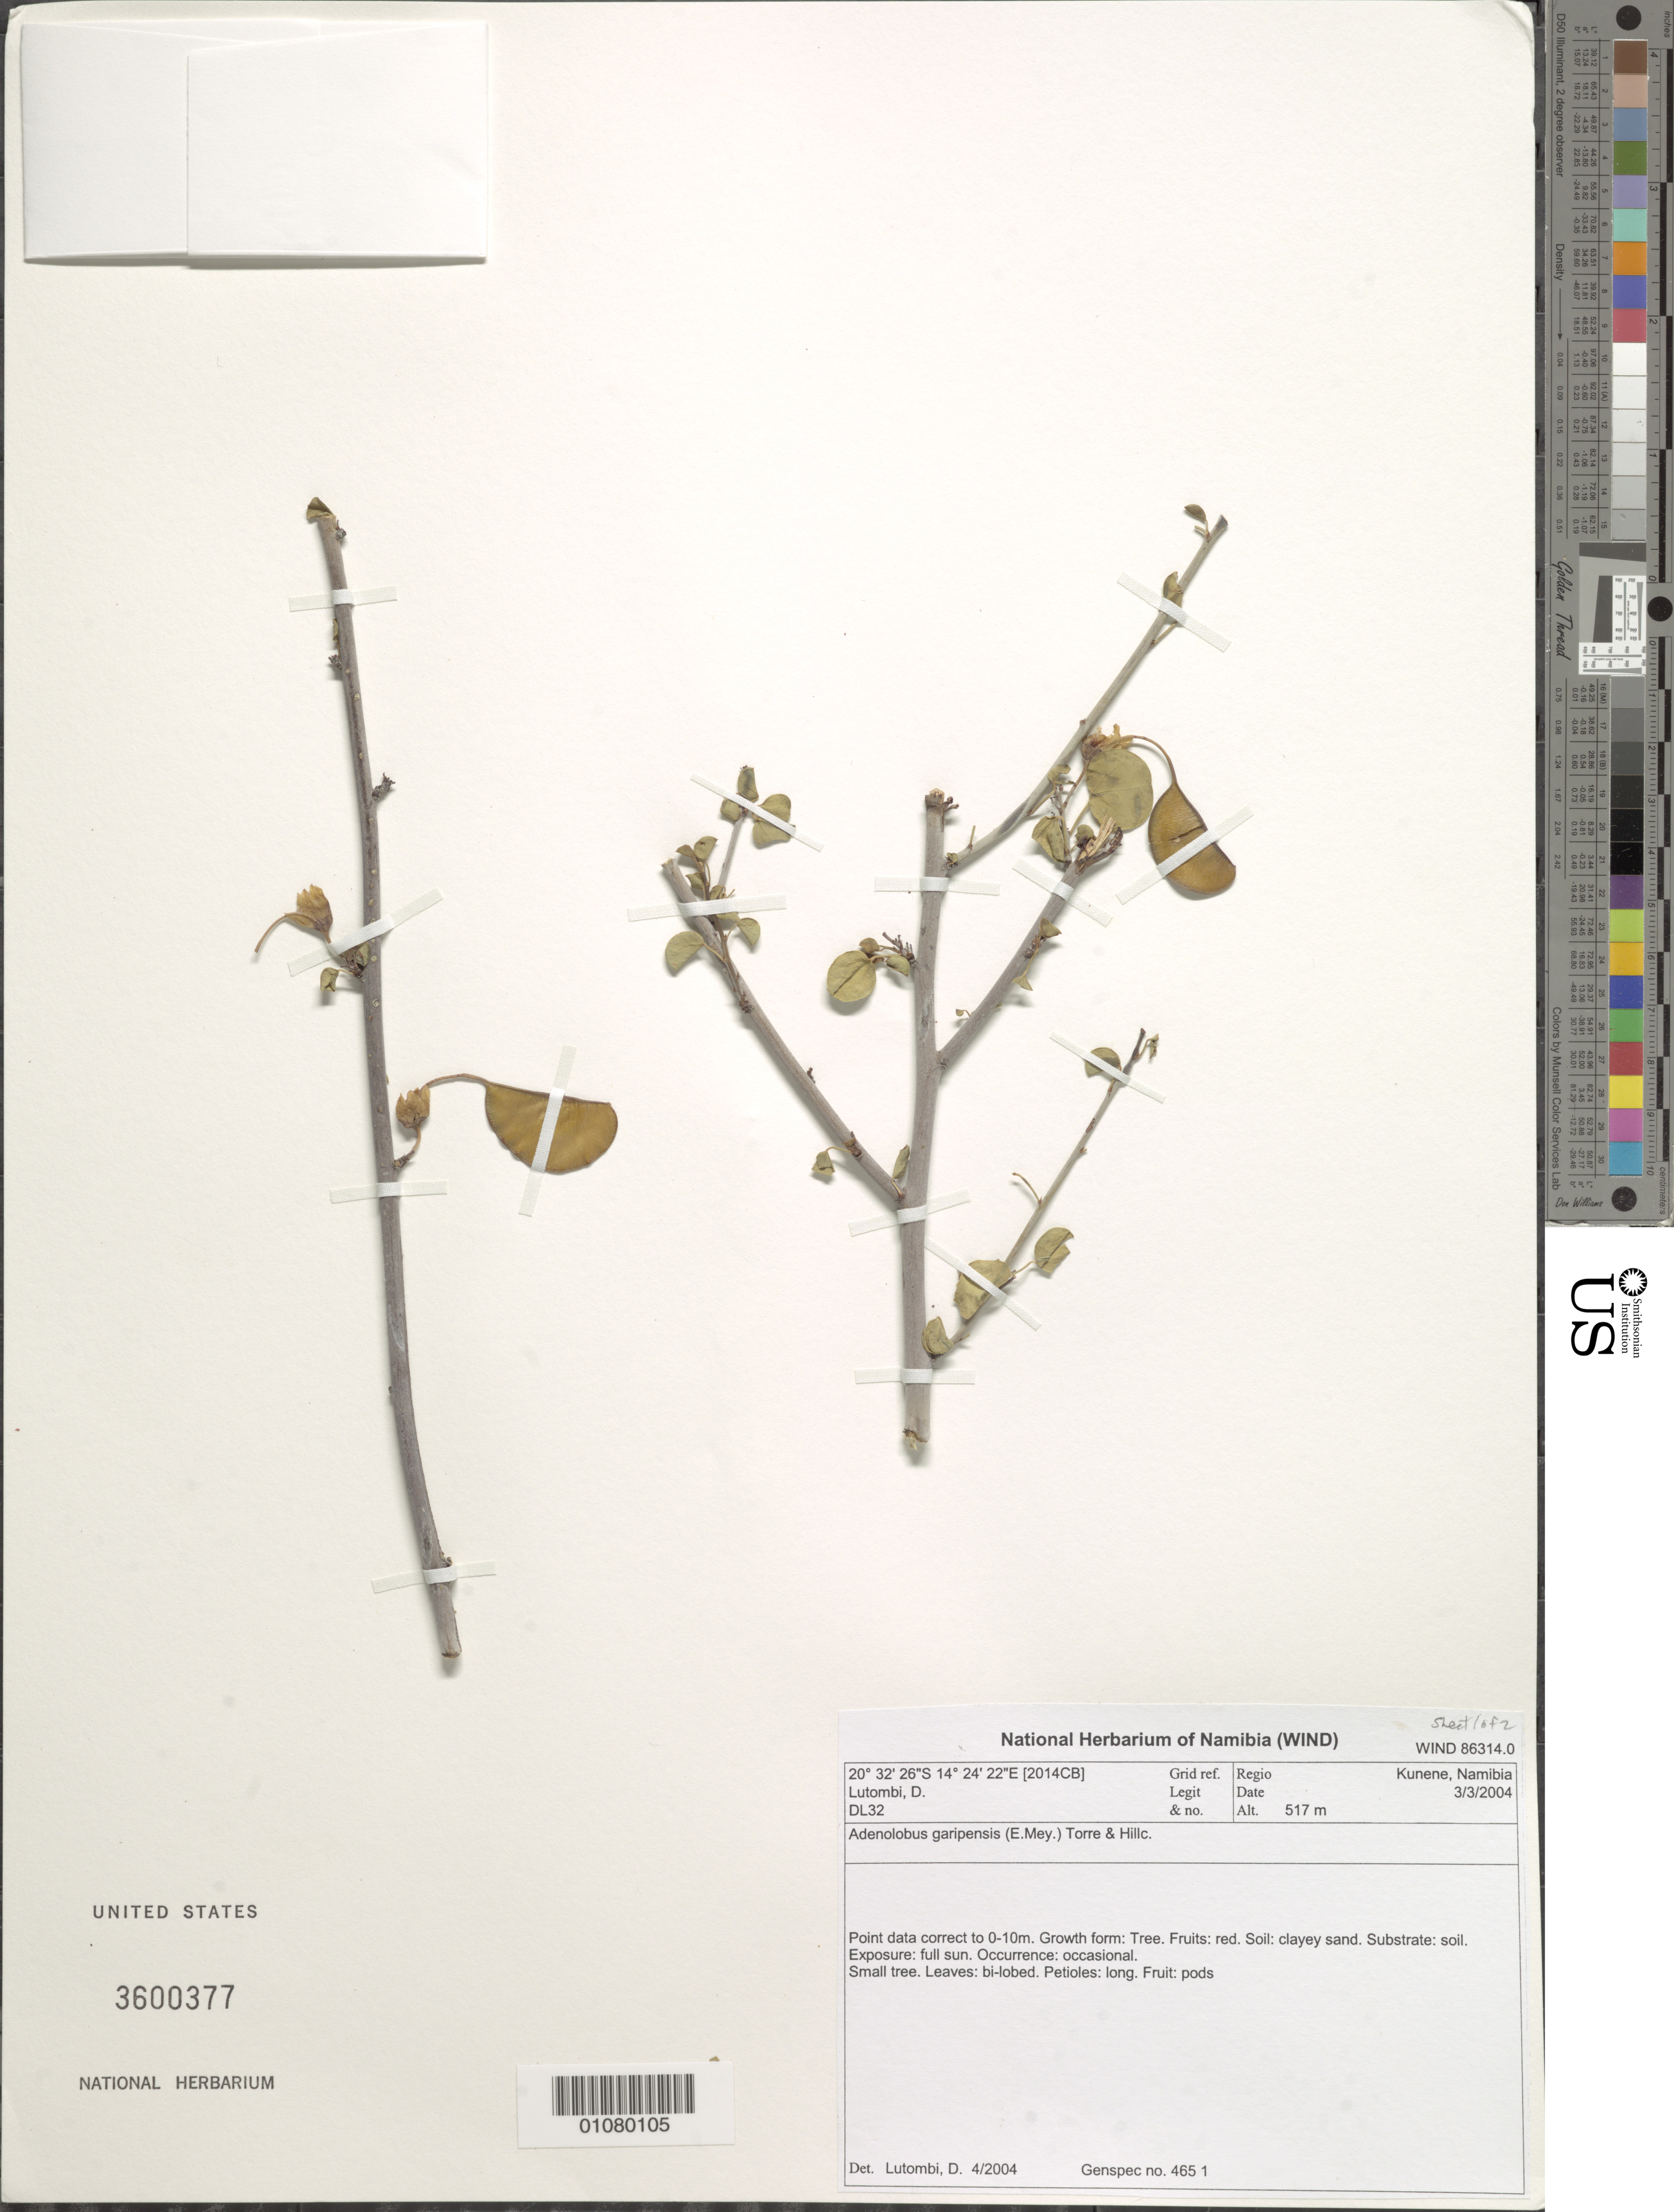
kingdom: Plantae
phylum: Tracheophyta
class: Magnoliopsida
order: Fabales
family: Fabaceae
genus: Adenolobus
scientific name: Adenolobus garipensis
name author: (E. Mey.) Torre & Hillc.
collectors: D. Lutombi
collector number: DL 32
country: Namibia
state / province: Kunene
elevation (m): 517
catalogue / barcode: US 3600377